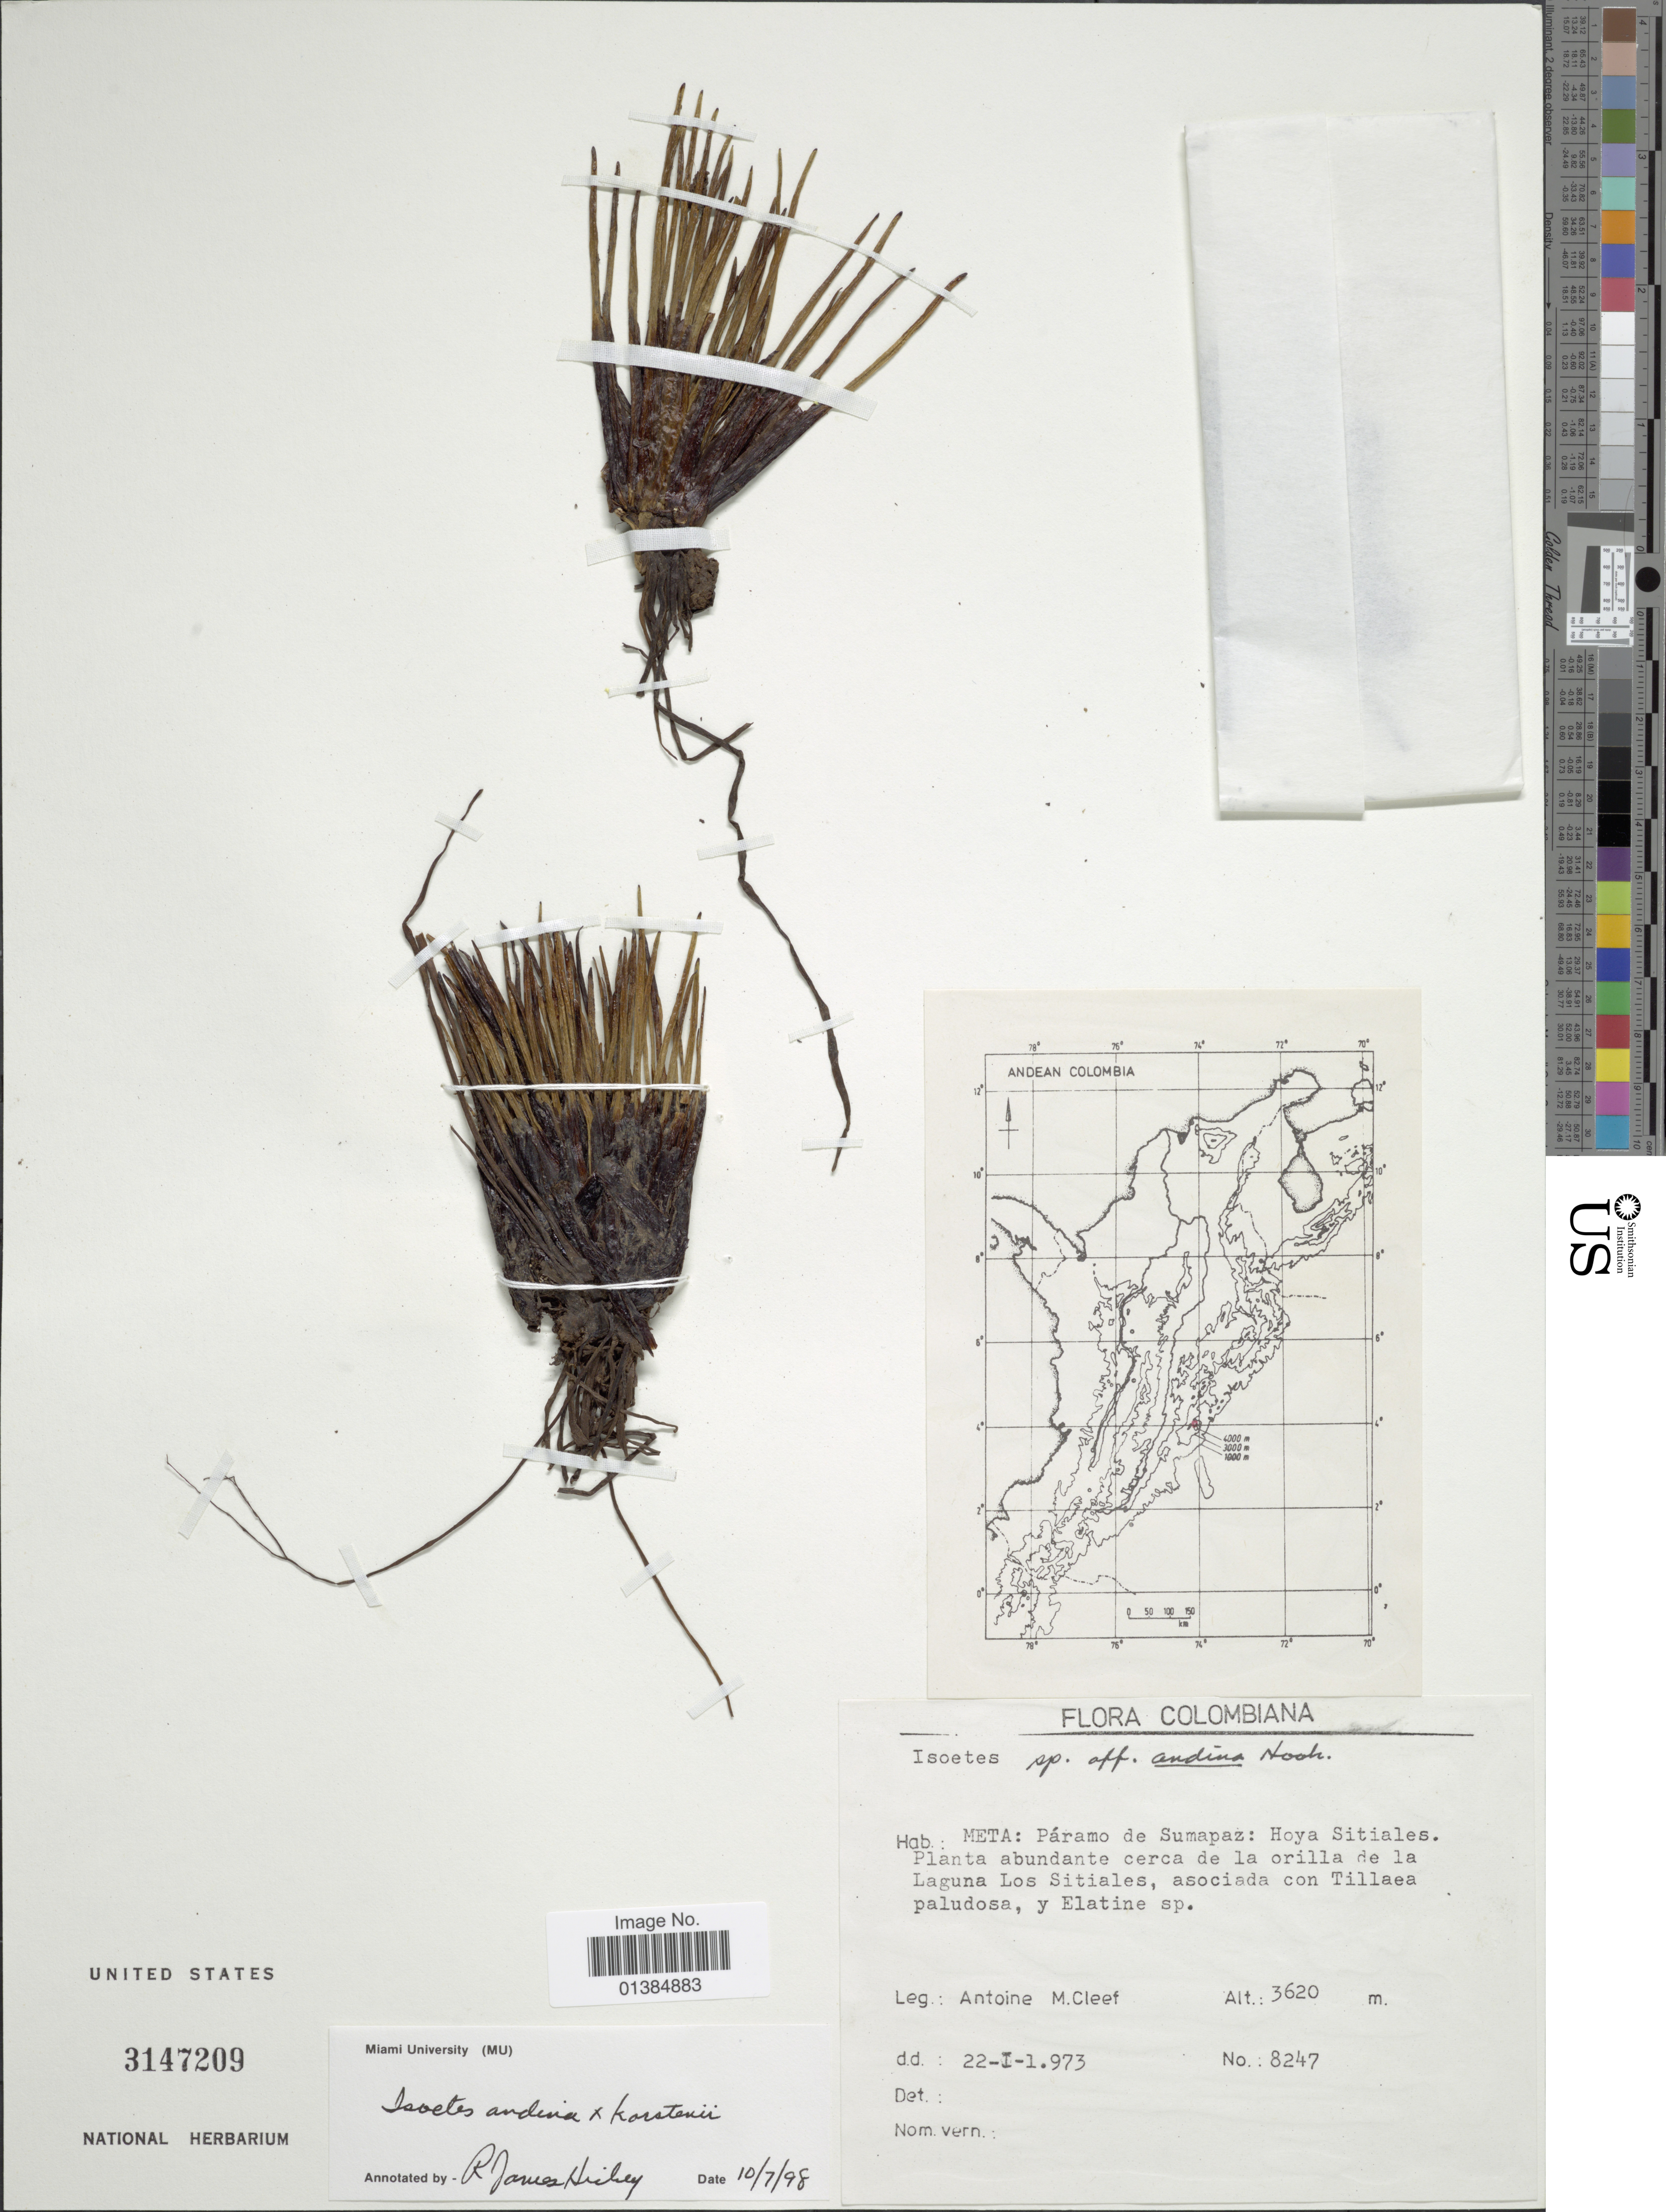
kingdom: Plantae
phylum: Tracheophyta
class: Lycopodiopsida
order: Isoetales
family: Isoetaceae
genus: Isoetes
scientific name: Isoetes andina x I. karstenii A. Braun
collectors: A. M. Cleef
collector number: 8247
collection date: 1973-01-22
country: Colombia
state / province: Meta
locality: Páramo de Sumapaz: Hoya Sitiales. Planta abundante cerca de la orilla de la Laguna Los Sitiales.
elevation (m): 3620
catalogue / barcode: US 3147209